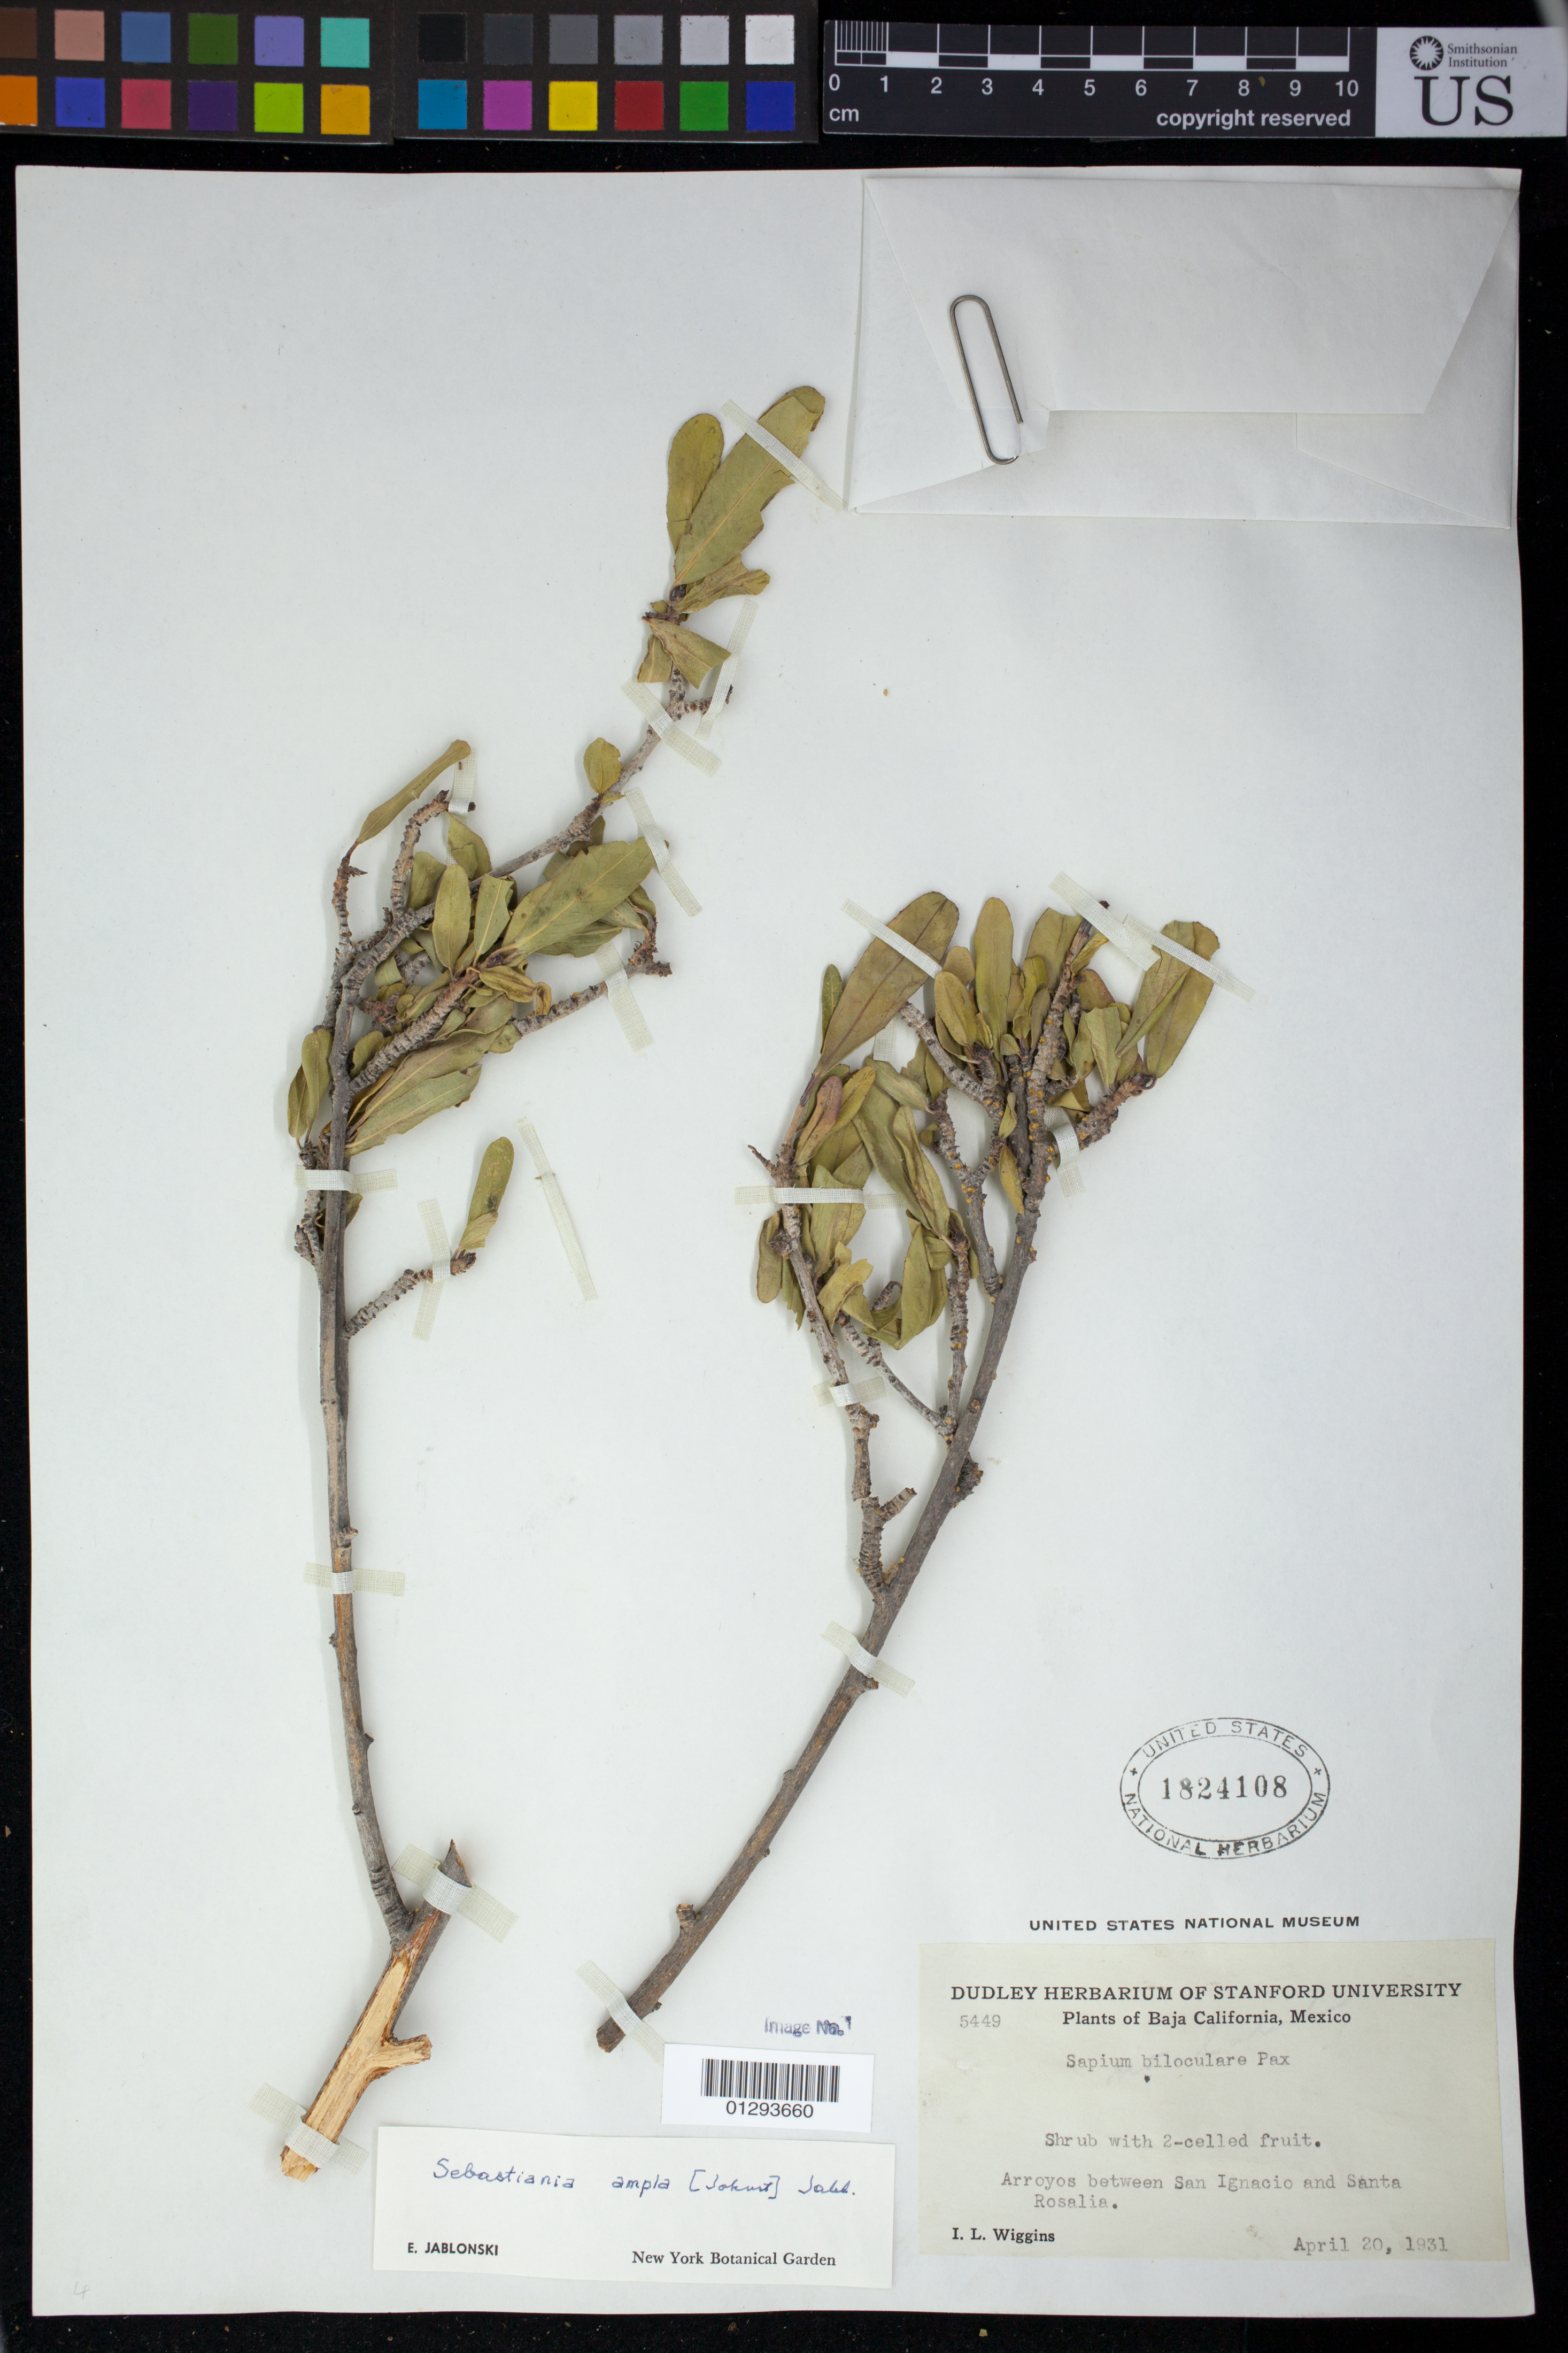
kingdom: Plantae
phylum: Tracheophyta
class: Magnoliopsida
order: Malpighiales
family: Euphorbiaceae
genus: Sebastiania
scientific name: Sebastiania ampla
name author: (I.M. Johnst.) Jabl.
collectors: I. L. Wiggins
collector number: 5449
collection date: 1931-04-20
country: Mexico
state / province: Baja California Sur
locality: between San Ignacio and Santa Rosalia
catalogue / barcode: US 1824108